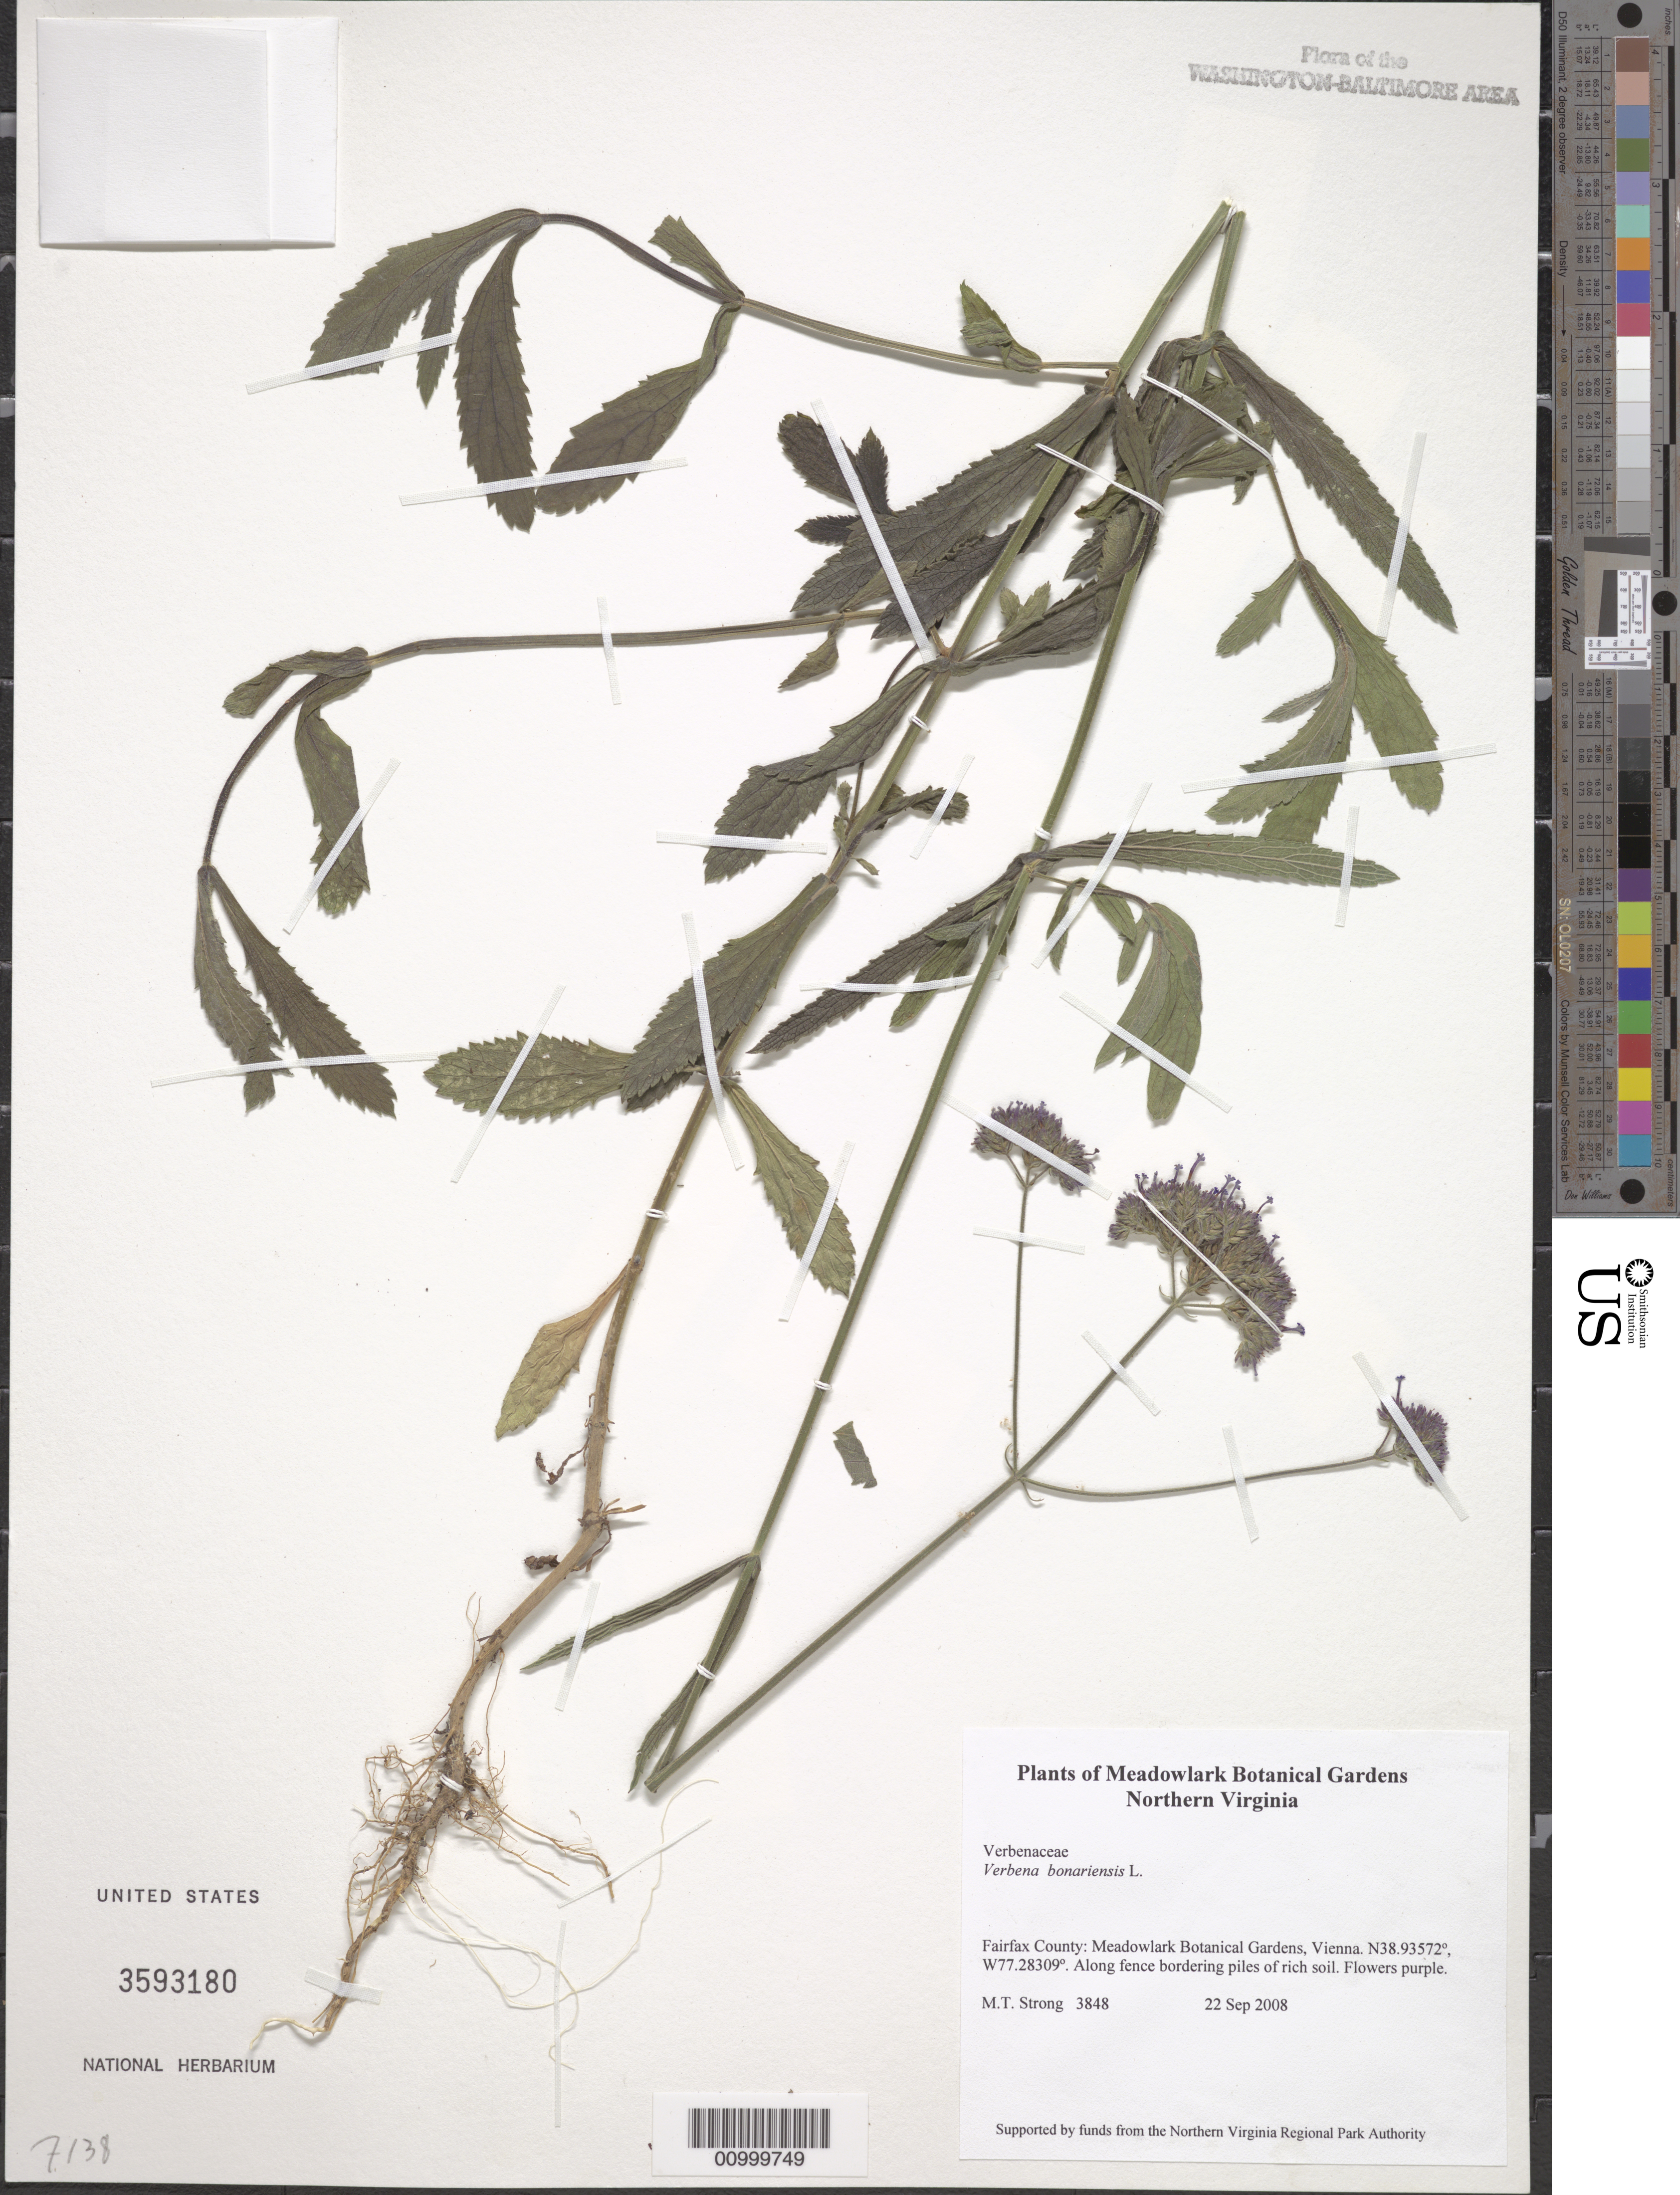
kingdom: Plantae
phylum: Tracheophyta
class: Magnoliopsida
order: Lamiales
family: Verbenaceae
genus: Verbena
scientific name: Verbena bonariensis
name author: L.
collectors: M. T. Strong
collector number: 3848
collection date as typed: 22 Sep 2008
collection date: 2008-09-22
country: United States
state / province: Virginia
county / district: Fairfax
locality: Meadowlark Botanical Gardens, Vienna.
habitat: along fence bordering piles of rich soil.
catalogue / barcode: US 3593180